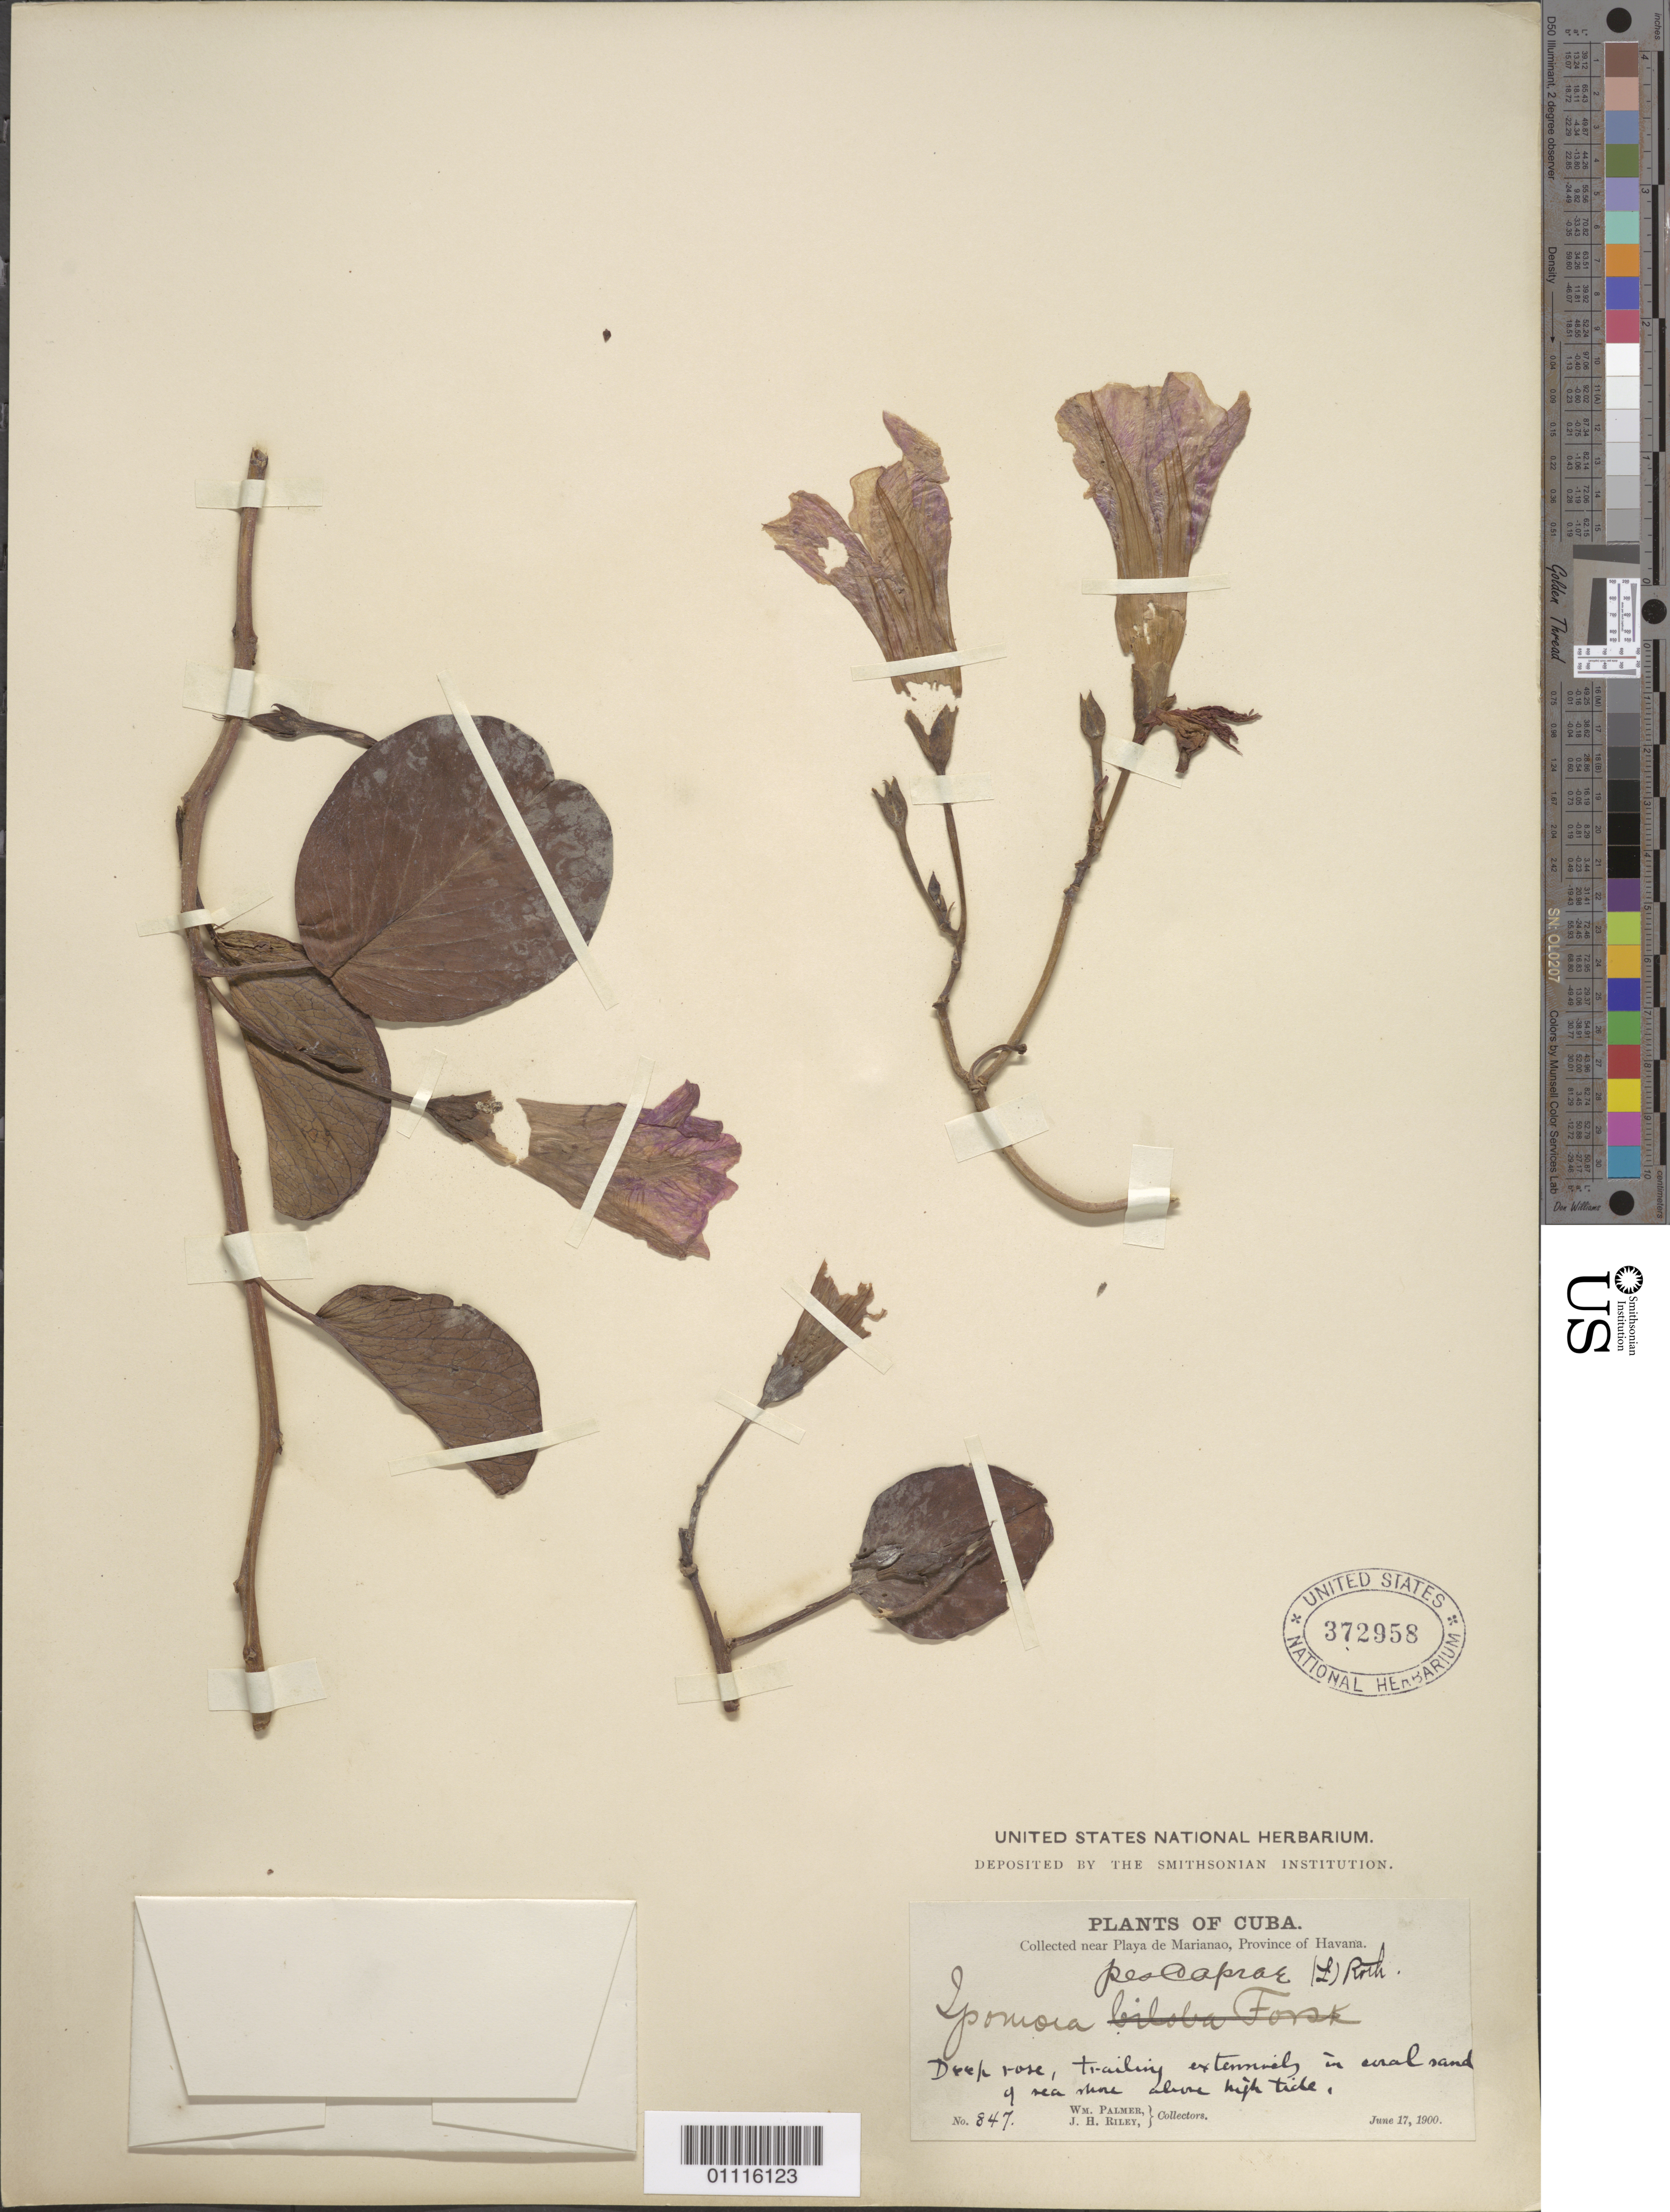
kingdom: Plantae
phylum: Tracheophyta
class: Magnoliopsida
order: Solanales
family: Convolvulaceae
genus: Ipomoea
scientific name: Ipomoea pes-caprae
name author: (L.) R. Br.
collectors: W. Palmer & J. H. Riley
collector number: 847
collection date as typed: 17 Jun 1900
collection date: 1900-06-17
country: Cuba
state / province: La Habana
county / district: Municipio Playa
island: Cuba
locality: Playa de Marianao (near)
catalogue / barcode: US 372958